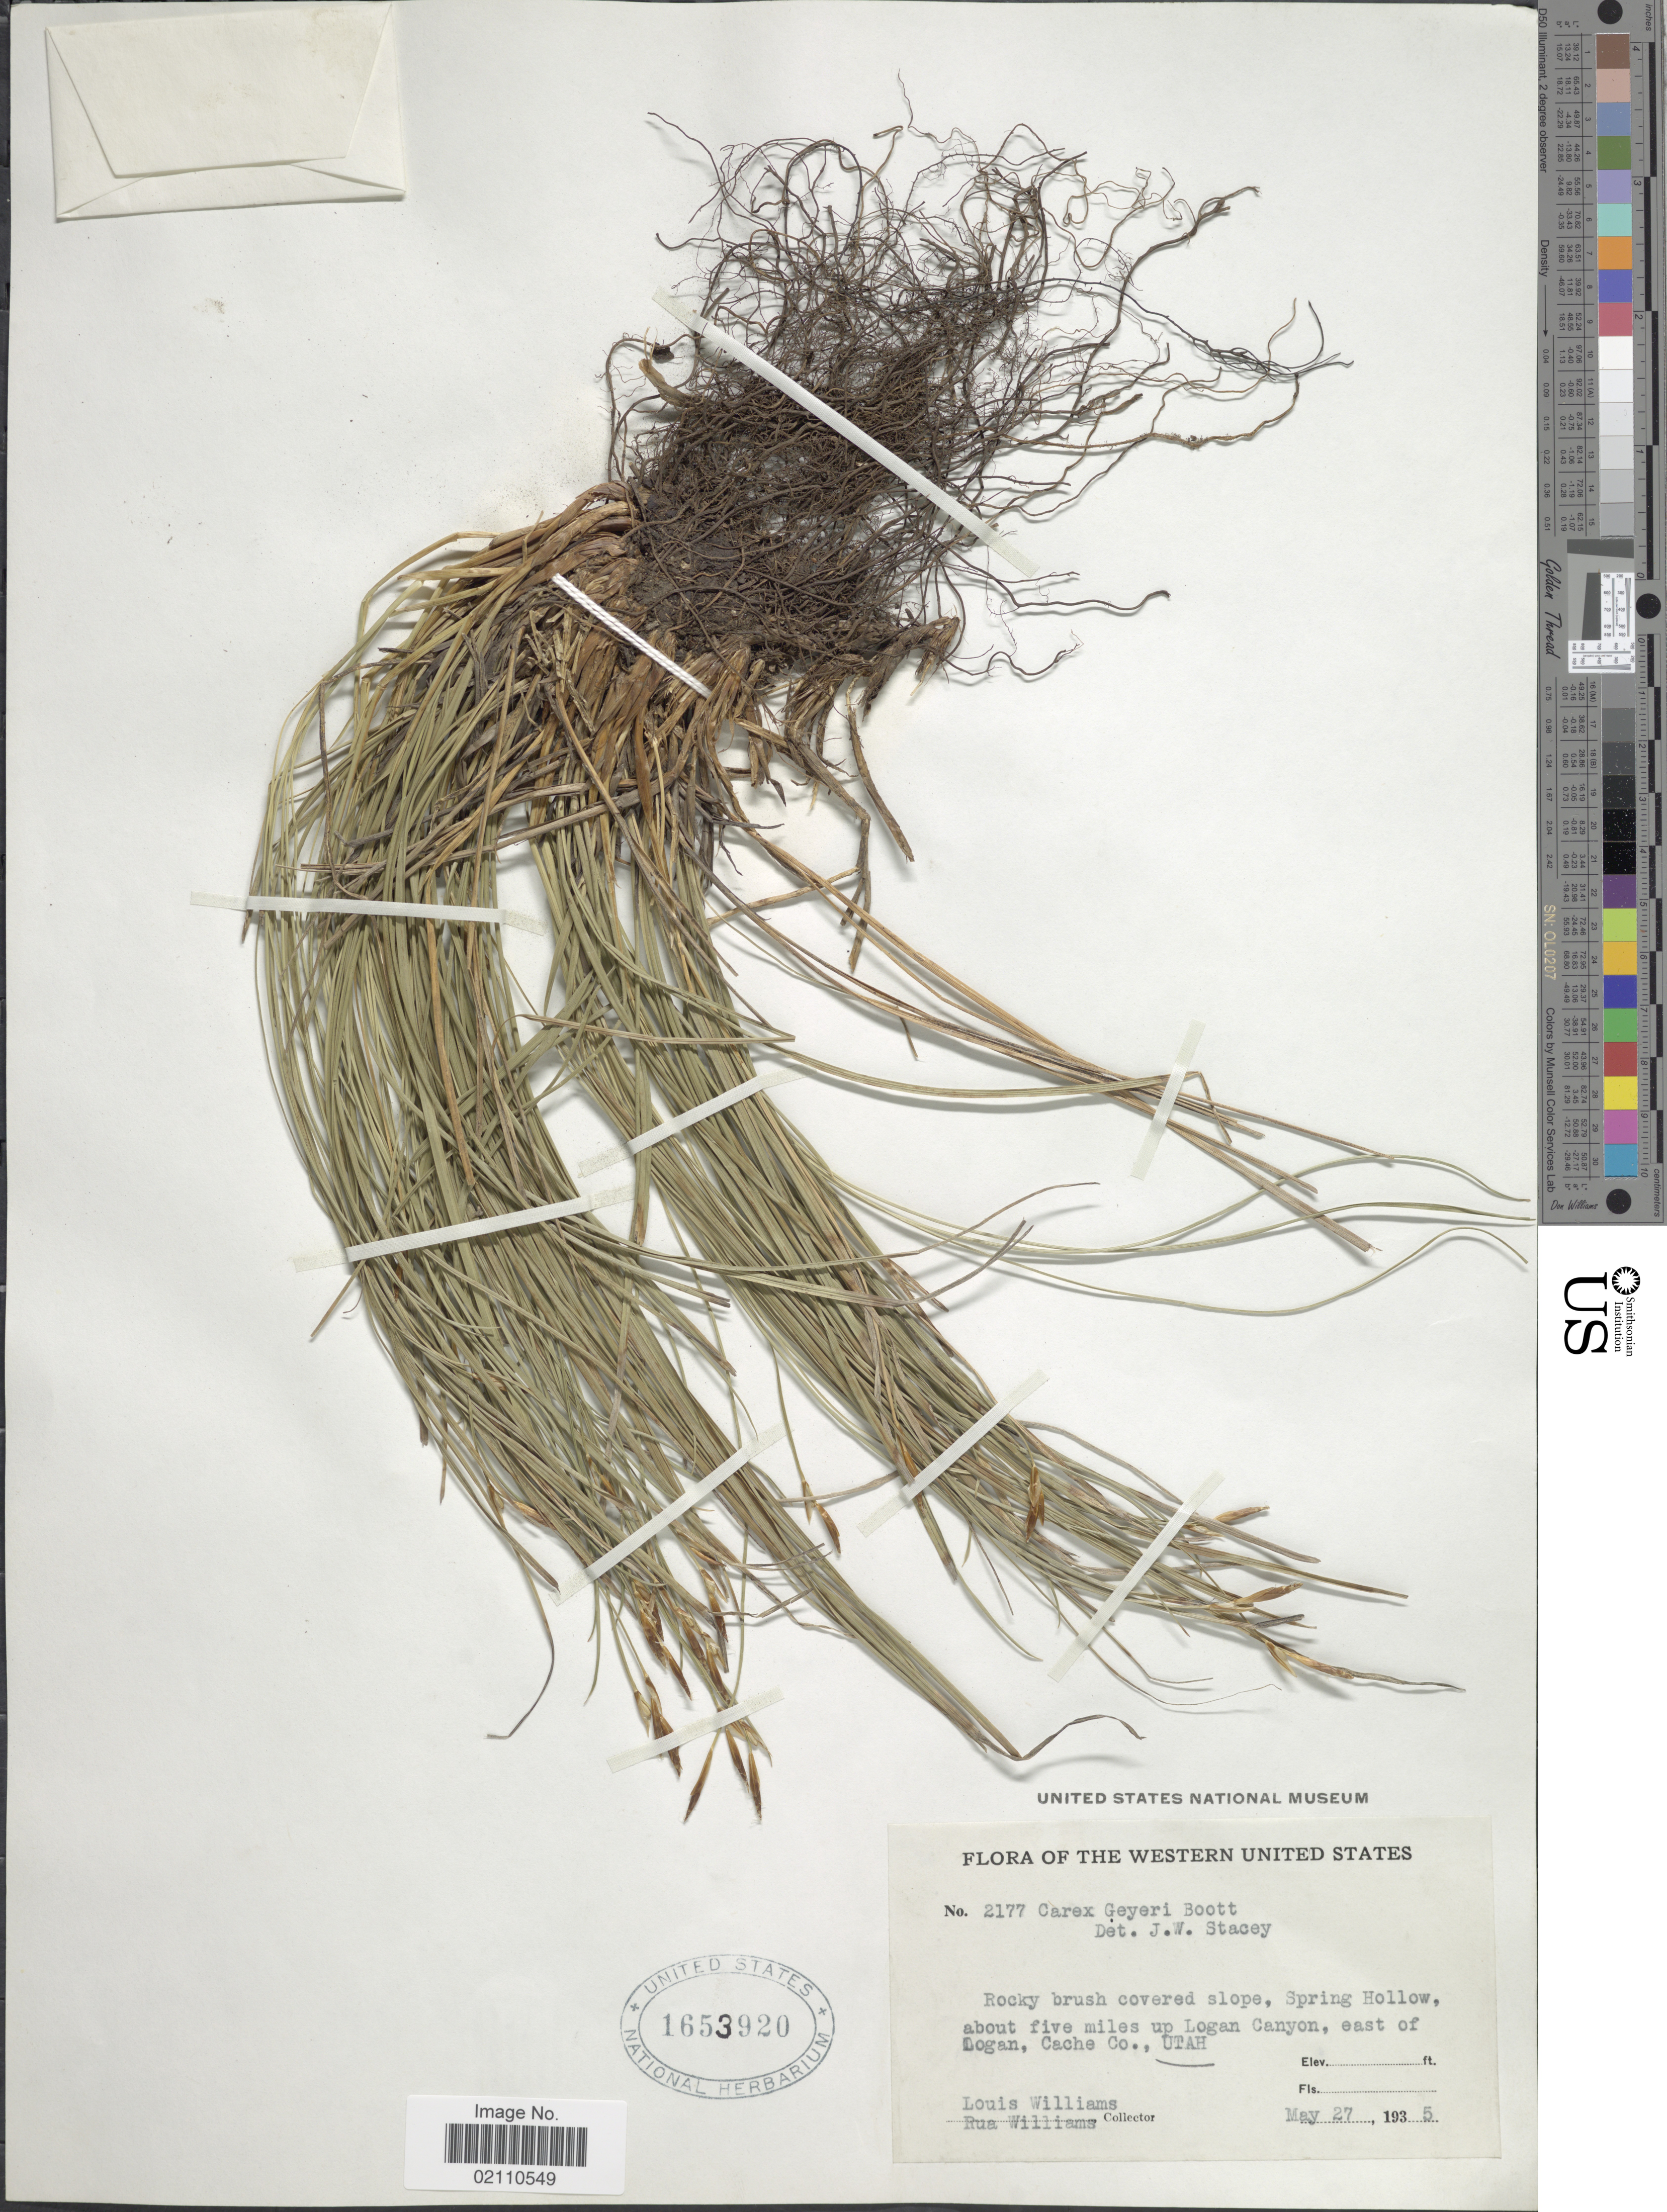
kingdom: Plantae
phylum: Tracheophyta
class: Liliopsida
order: Poales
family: Cyperaceae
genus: Carex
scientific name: Carex geyeri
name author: Boott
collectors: L. G. Williams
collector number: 2177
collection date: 1935-05-27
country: United States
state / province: Utah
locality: About five miles up Logan Canyon, east of Dogan, Cache Co.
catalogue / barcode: US 1653920